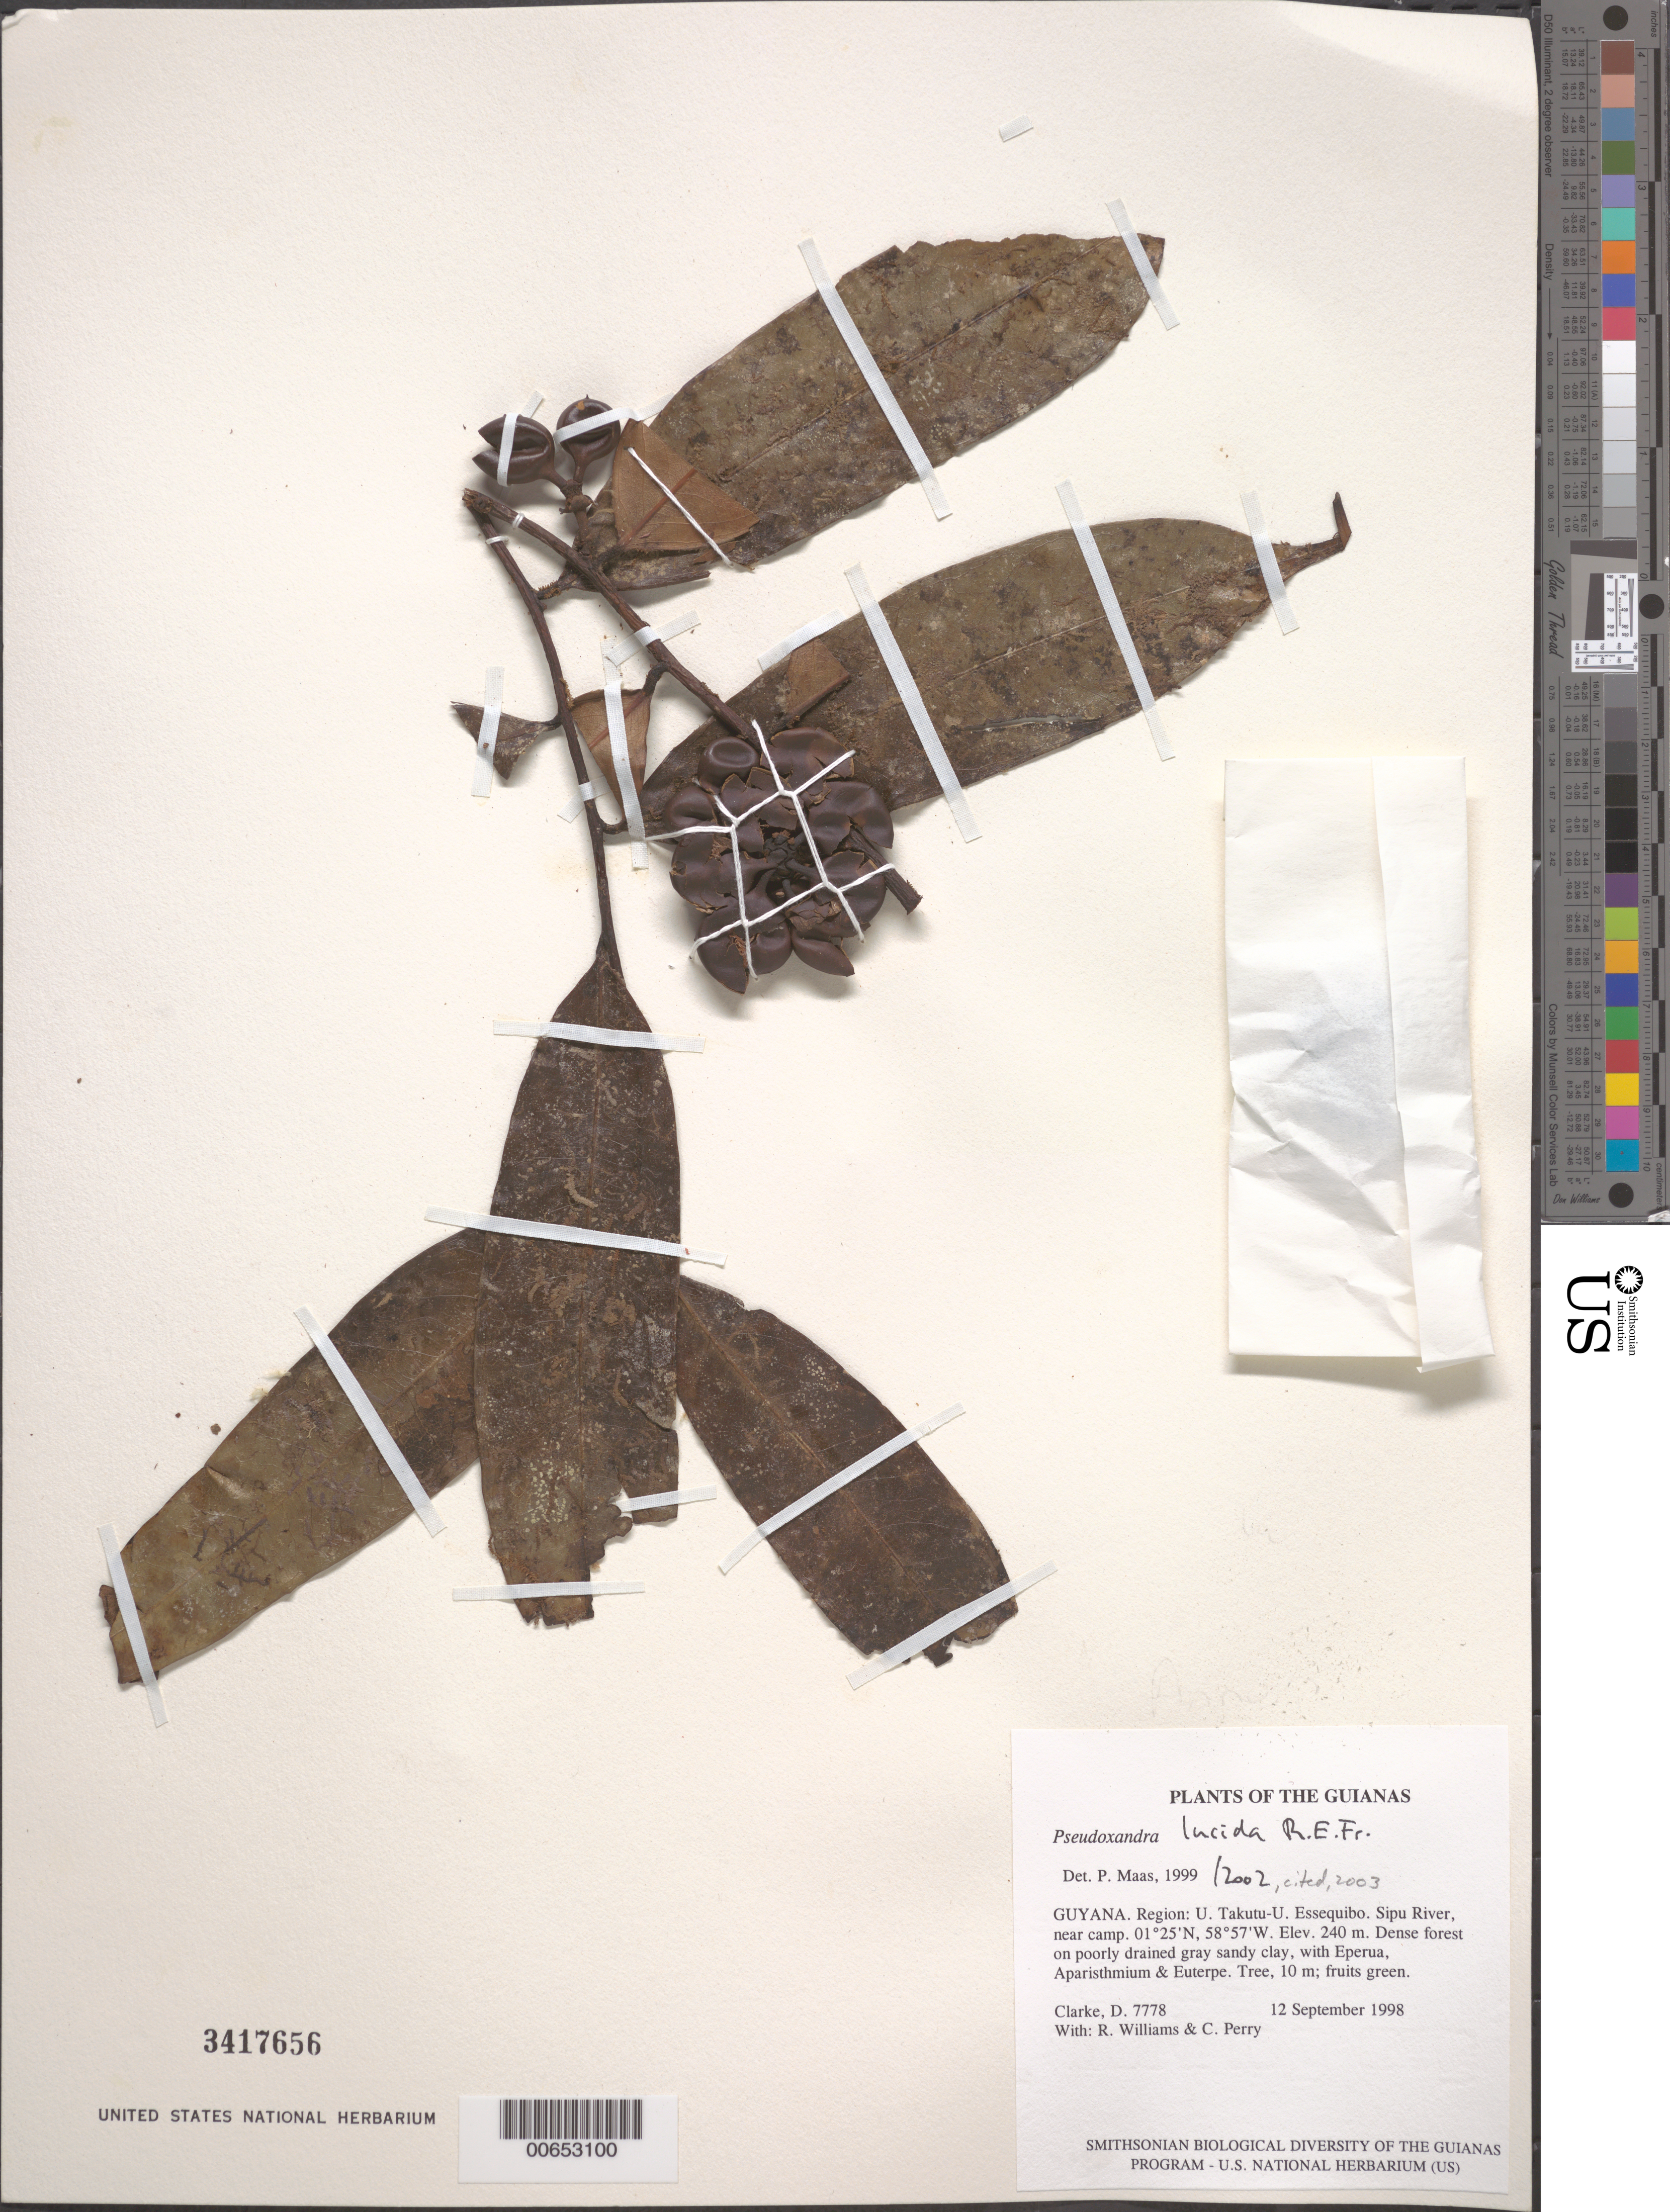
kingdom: Plantae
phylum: Tracheophyta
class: Magnoliopsida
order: Magnoliales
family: Annonaceae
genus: Pseudoxandra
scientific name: Pseudoxandra lucida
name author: R.E. Fr.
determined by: Maas, Paul J. M.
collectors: H. D. Clarke, R. Williams & C. Perry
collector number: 7778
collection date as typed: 12 September 1998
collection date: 1998-09-12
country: Guyana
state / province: U. Takutu-U. Essequibo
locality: Sipu River, near camp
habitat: Dense forest on poorly drained gray sandy clay, with Eperua, Aparisthmium & Euterpe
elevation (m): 240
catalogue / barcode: US 3417656